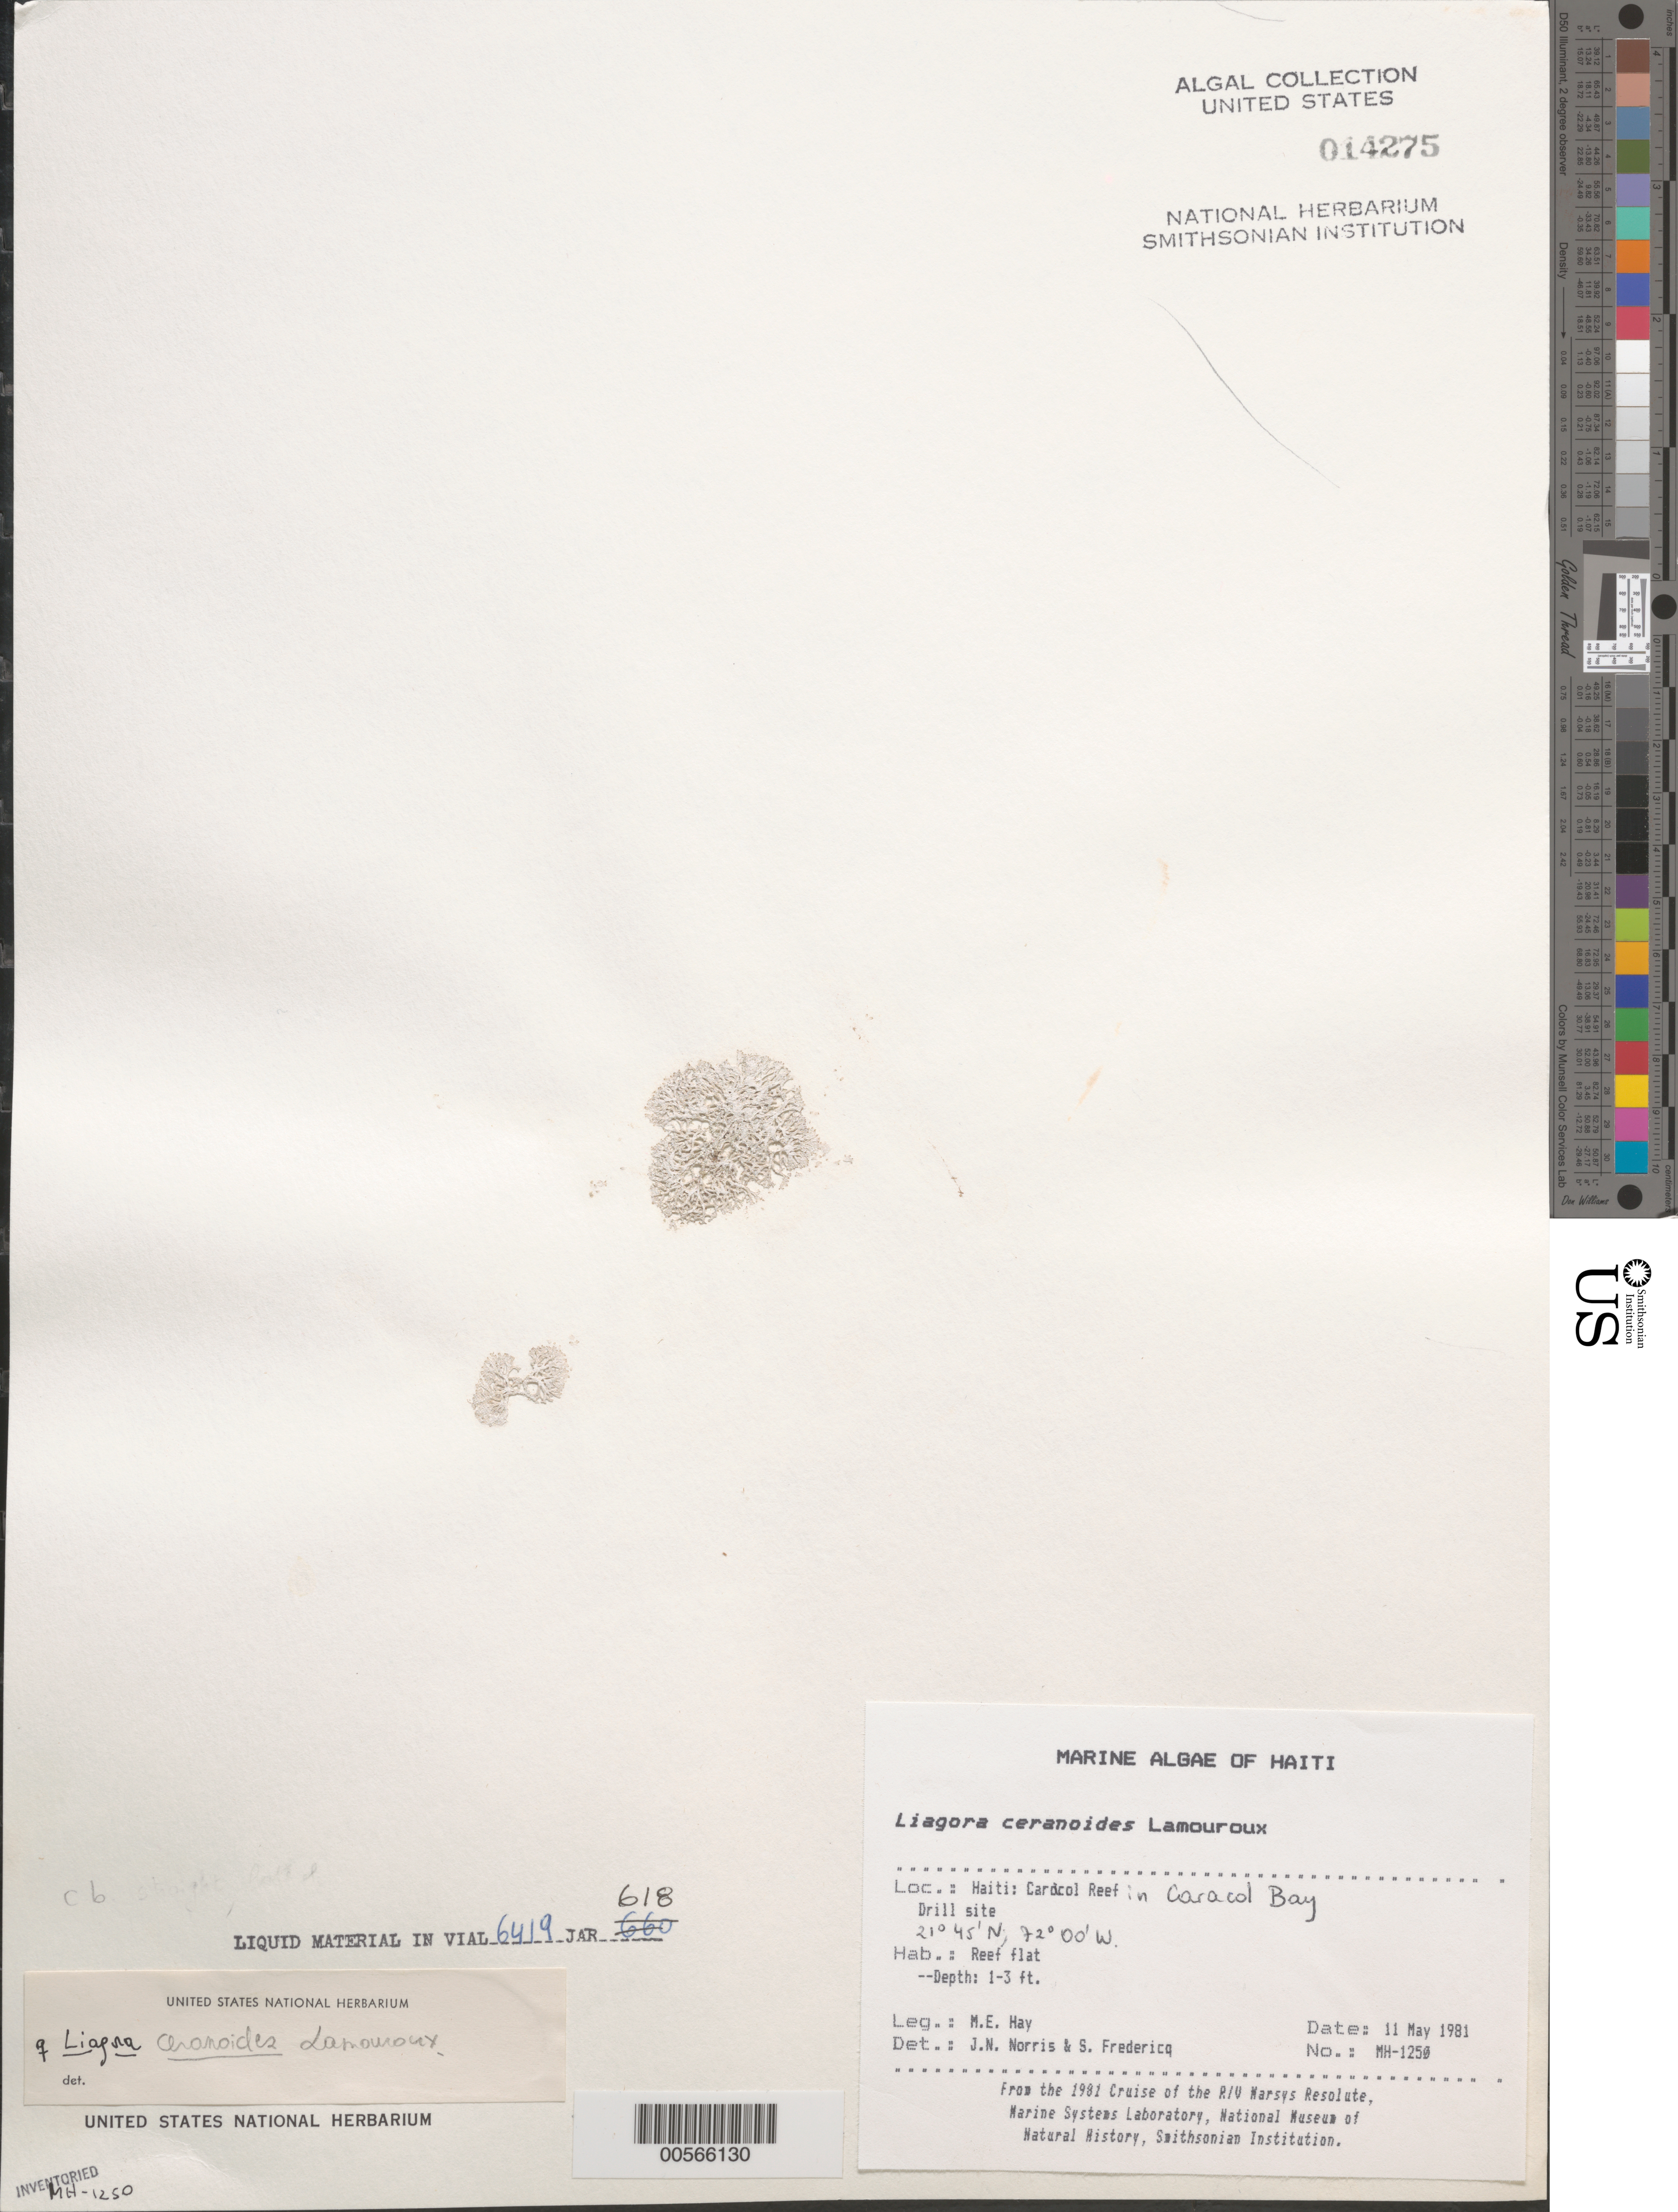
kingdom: Plantae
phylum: Rhodophyta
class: Florideophyceae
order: Nemaliales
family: Liagoraceae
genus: Liagora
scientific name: Liagora ceranoides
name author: J.V.Lamouroux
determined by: Norris, J. N.; Fredericq, S.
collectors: M. E. Hay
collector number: MEH-1250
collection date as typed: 11 May 1981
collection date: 1981-05-11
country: Haiti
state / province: Nord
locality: Caracol Reef, Caracol Bay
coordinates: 21 45'N, 72 00'W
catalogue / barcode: US 14275